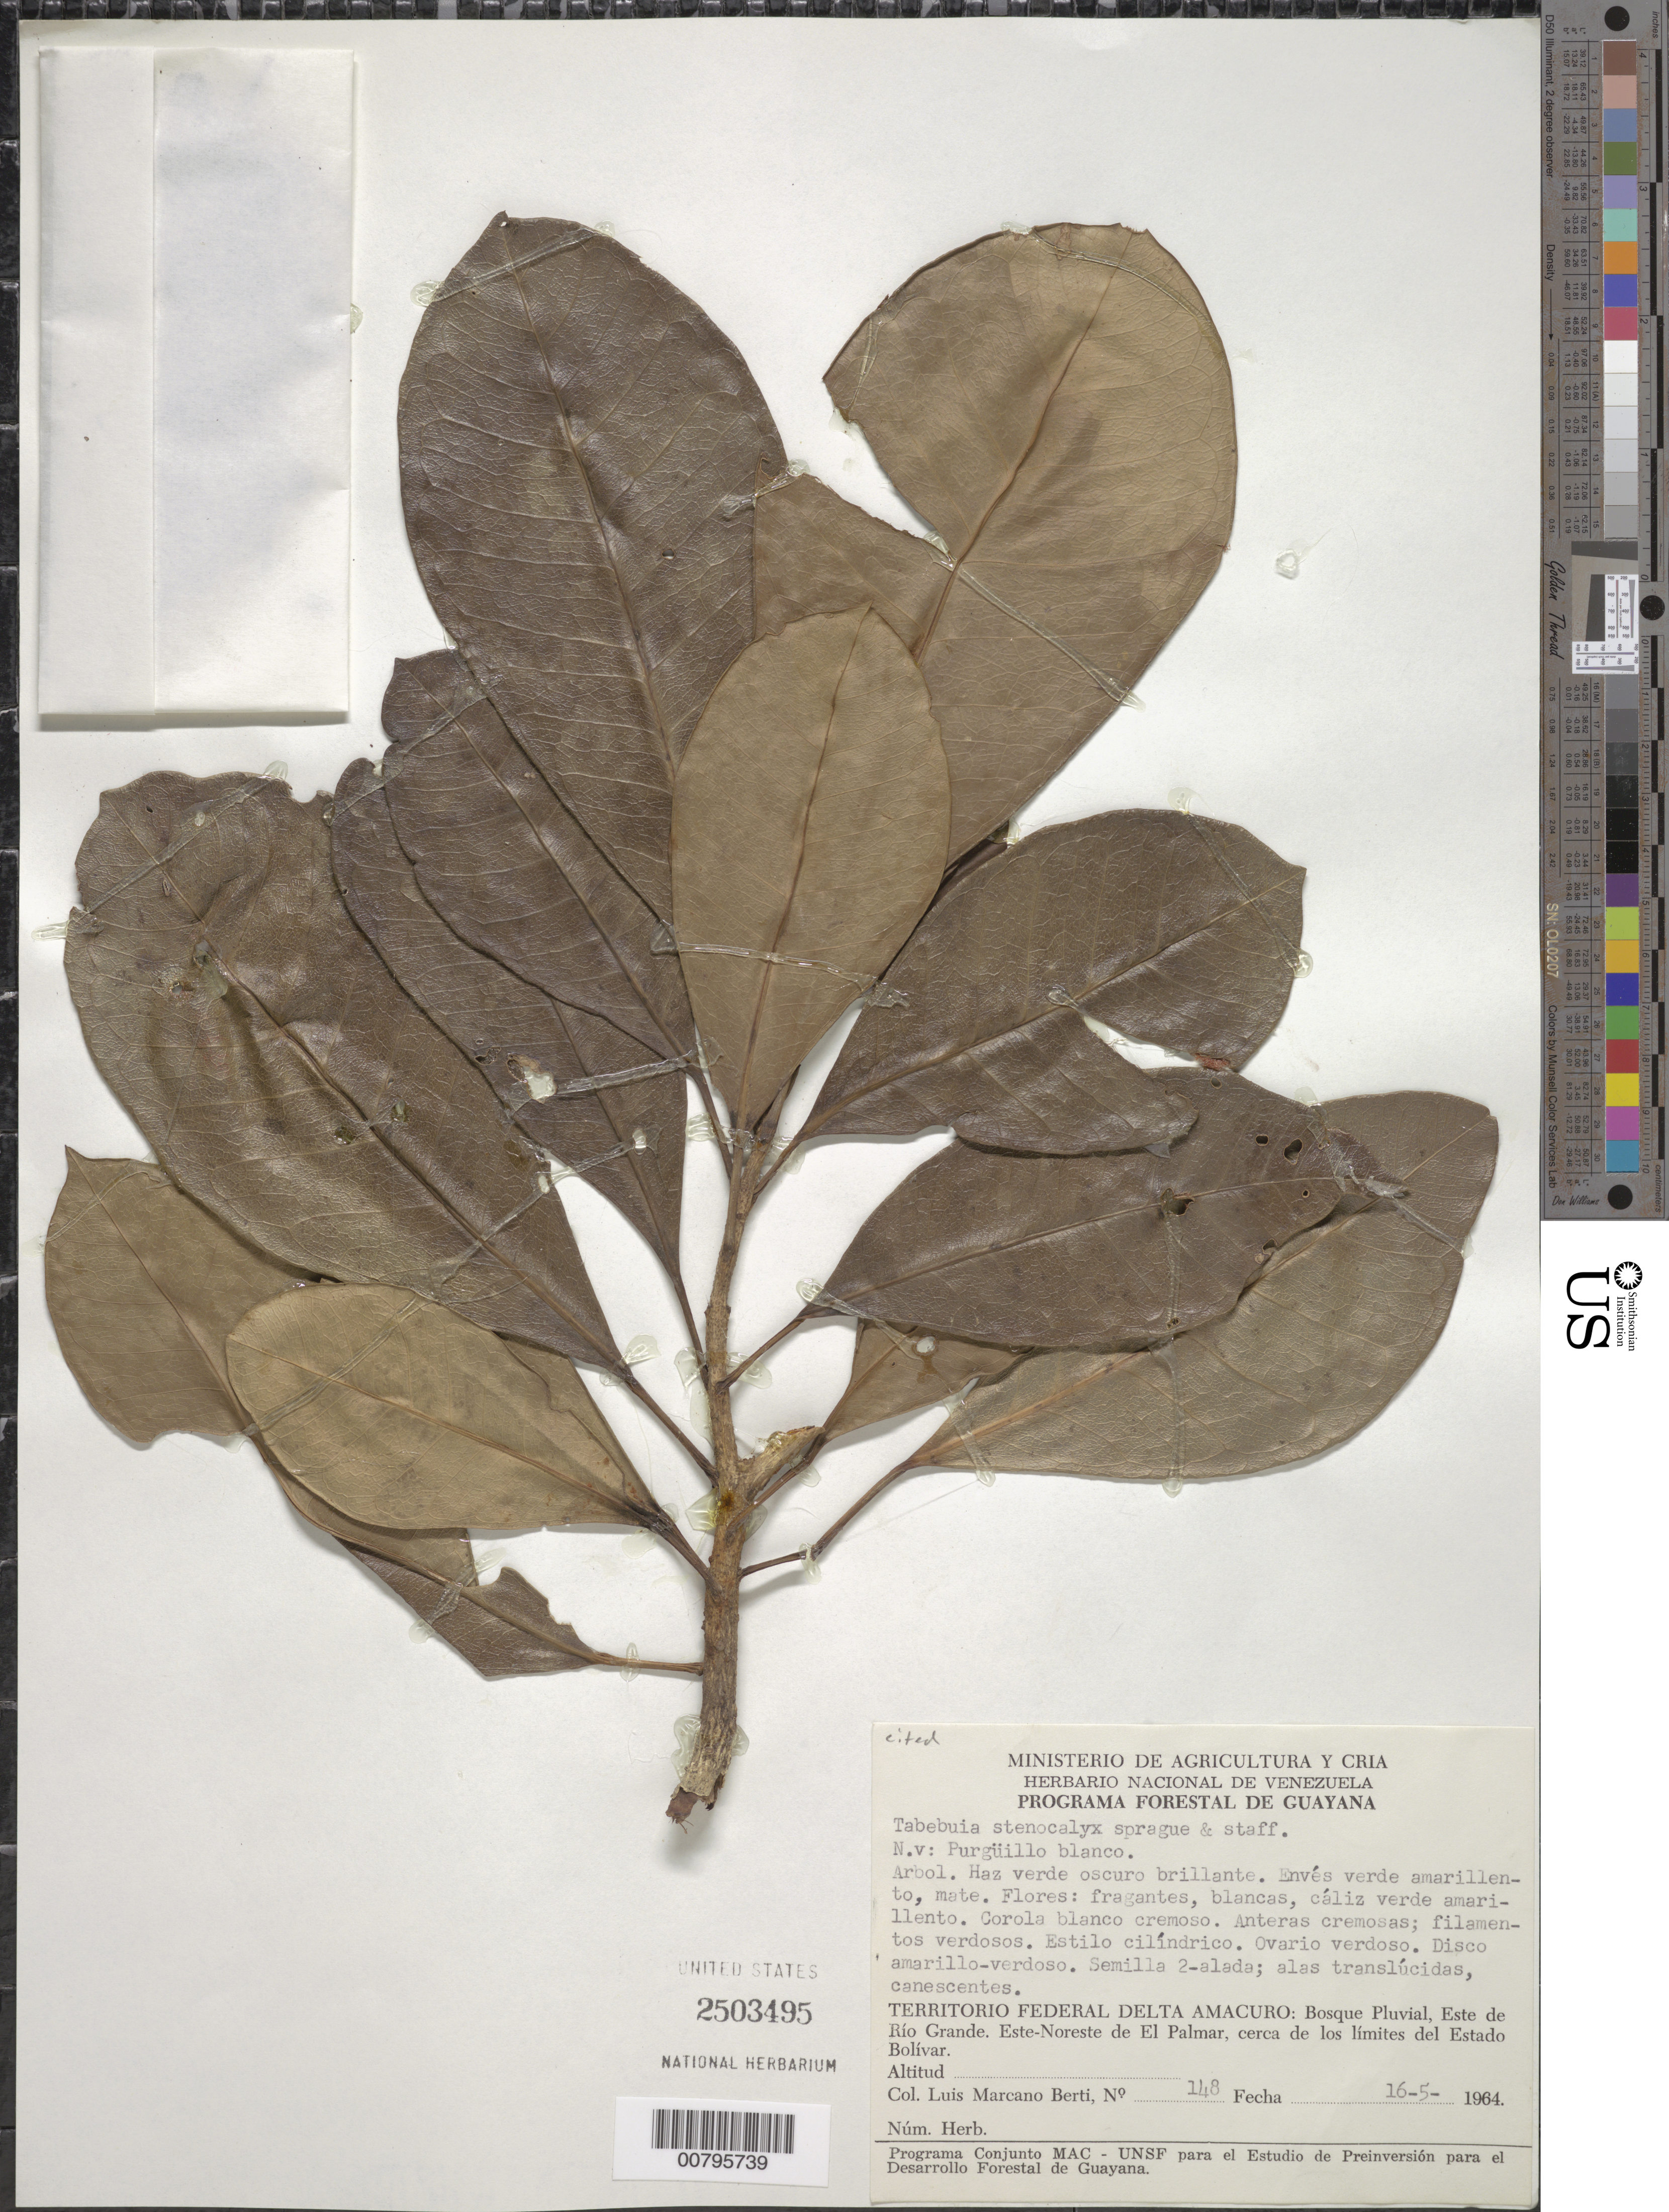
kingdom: Plantae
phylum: Tracheophyta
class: Magnoliopsida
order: Lamiales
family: Bignoniaceae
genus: Tabebuia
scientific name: Tabebuia stenocalyx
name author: Sprague & Stapf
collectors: L. Marcano-Berti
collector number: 148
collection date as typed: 16-May-64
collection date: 1964-05-16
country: Venezuela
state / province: Delta Amacuro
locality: Este de Río Grande, ENE de El Palmar, cerca de los limites del Estado Bolívar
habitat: Bosque pluvial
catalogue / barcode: US 2503495